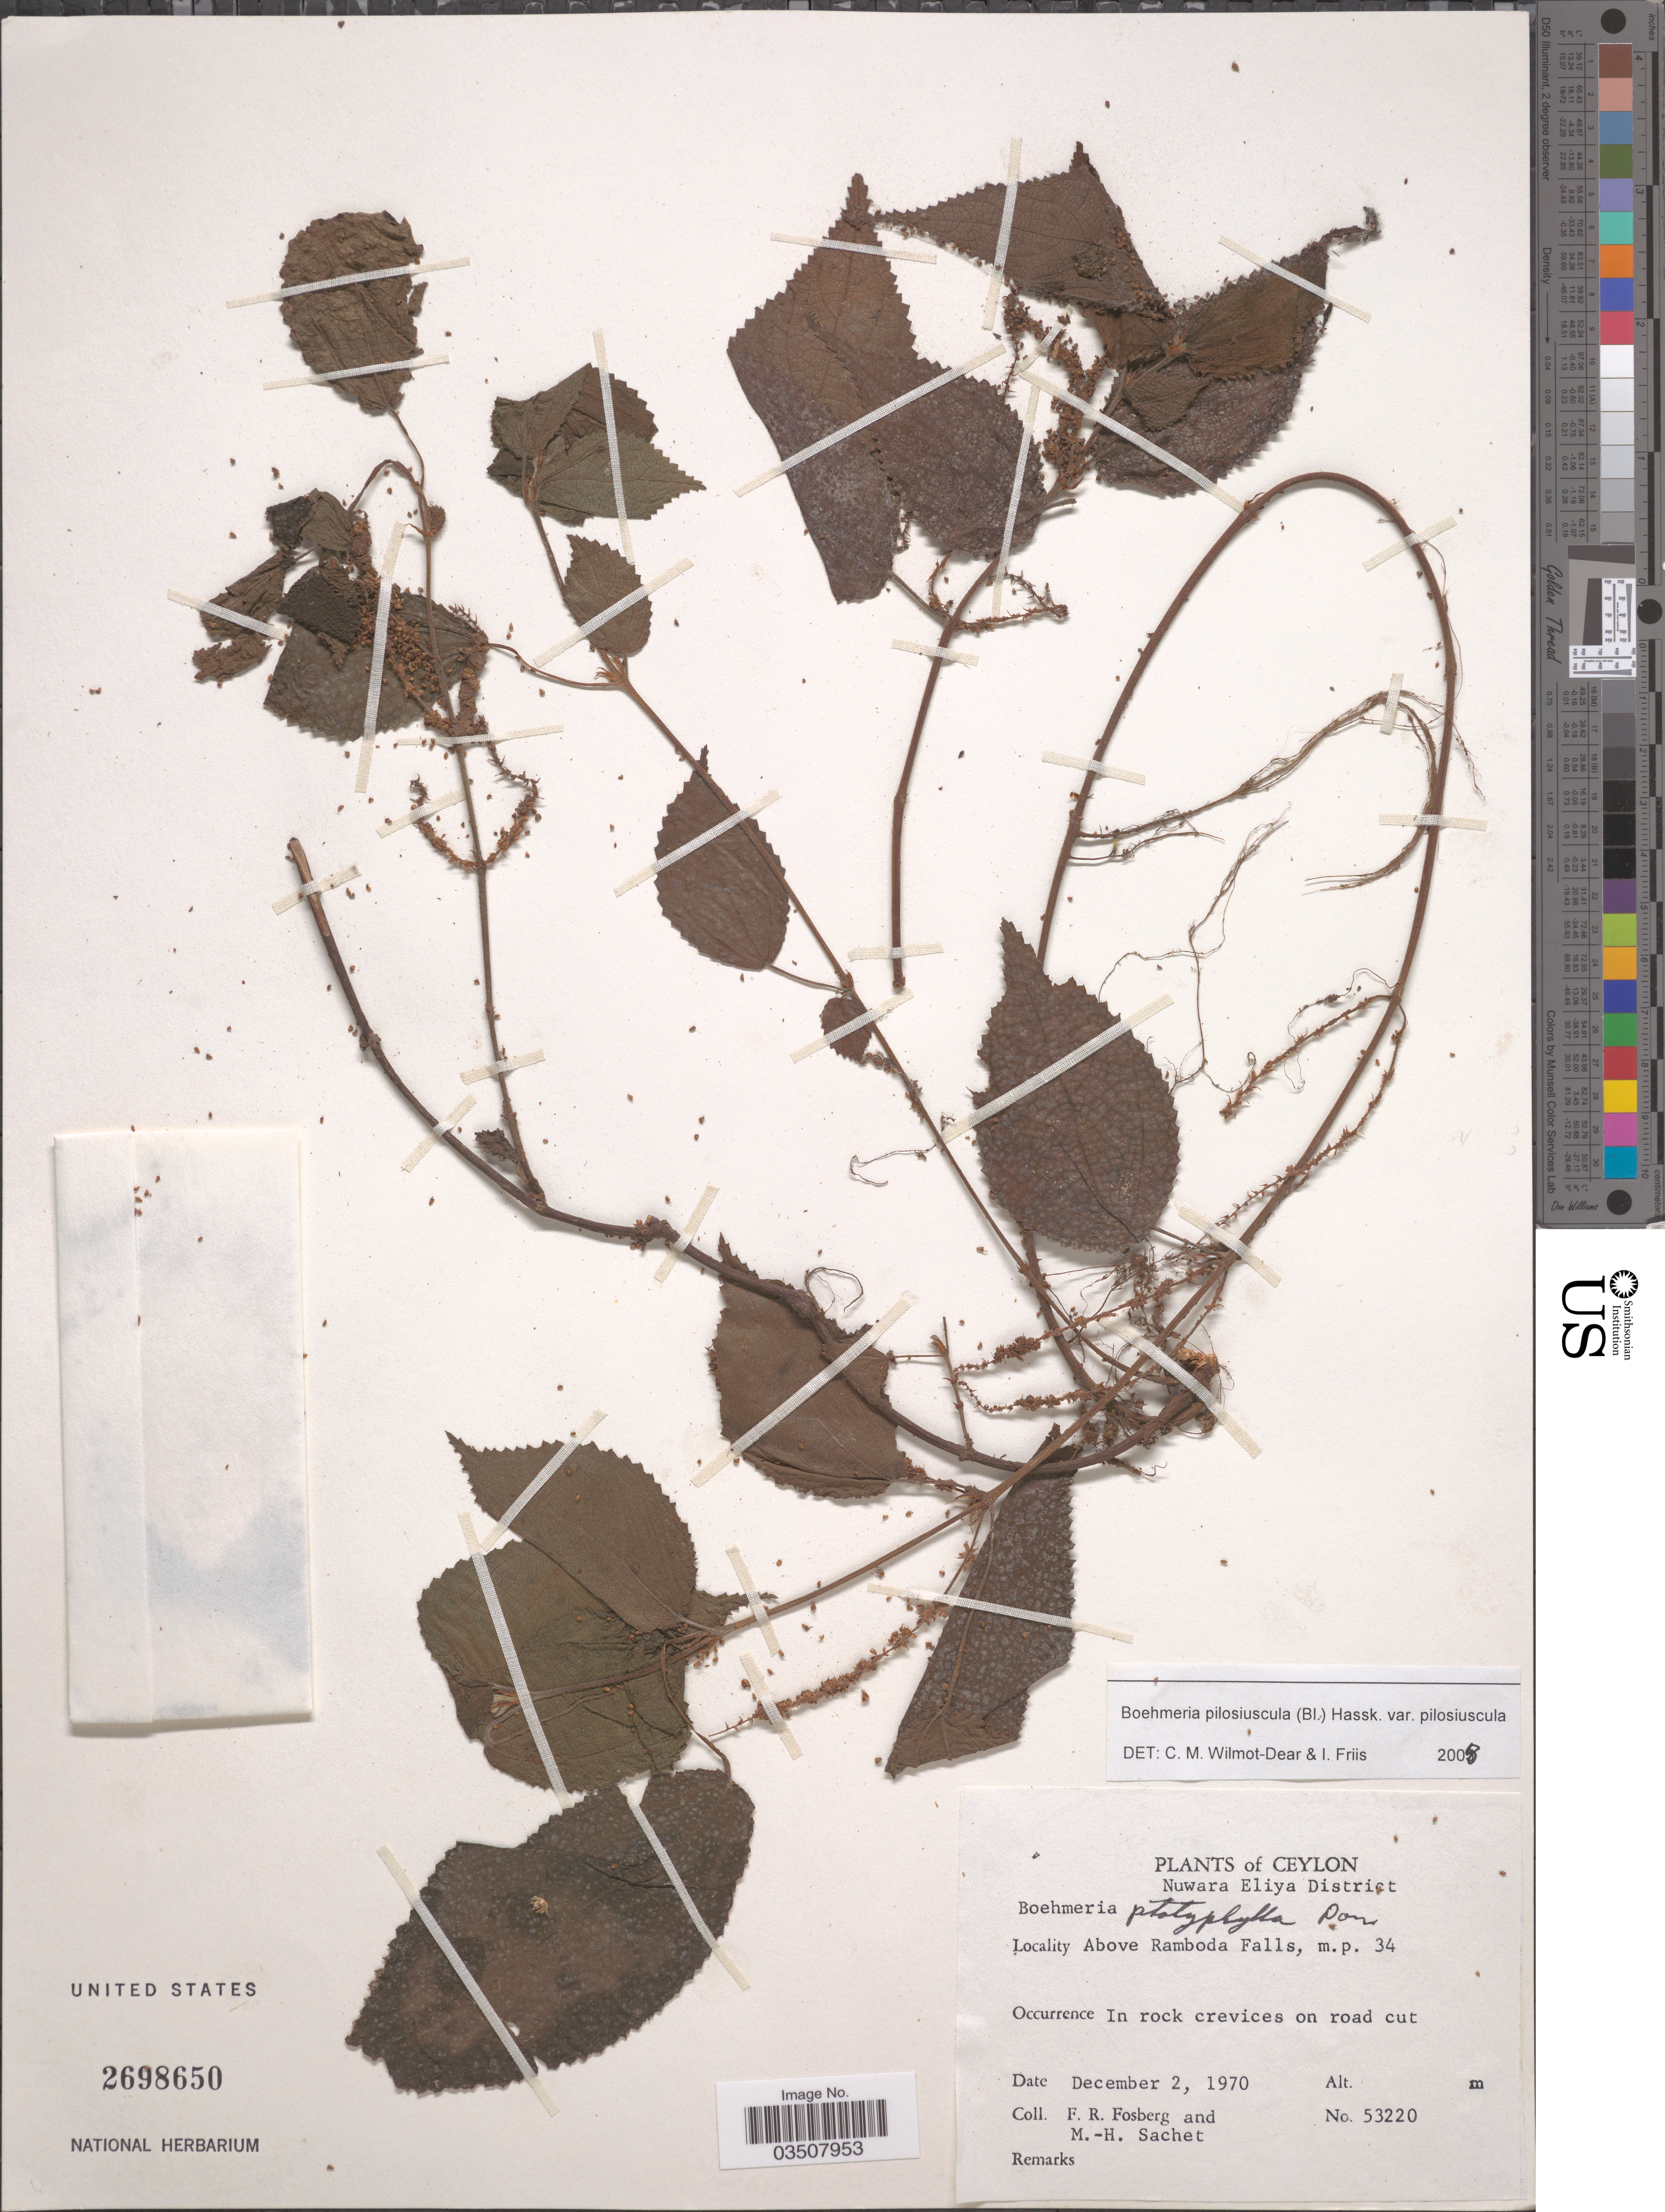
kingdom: Plantae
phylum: Tracheophyta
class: Magnoliopsida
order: Rosales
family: Urticaceae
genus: Boehmeria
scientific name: Boehmeria pilosiuscula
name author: (Blume) Hassk.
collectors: F. R. Fosberg & M.-H. Sachet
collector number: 53220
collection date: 1970-12-02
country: Sri Lanka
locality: Ceylon. Above Ramboda Falls, m.p. 34.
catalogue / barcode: US 2698650